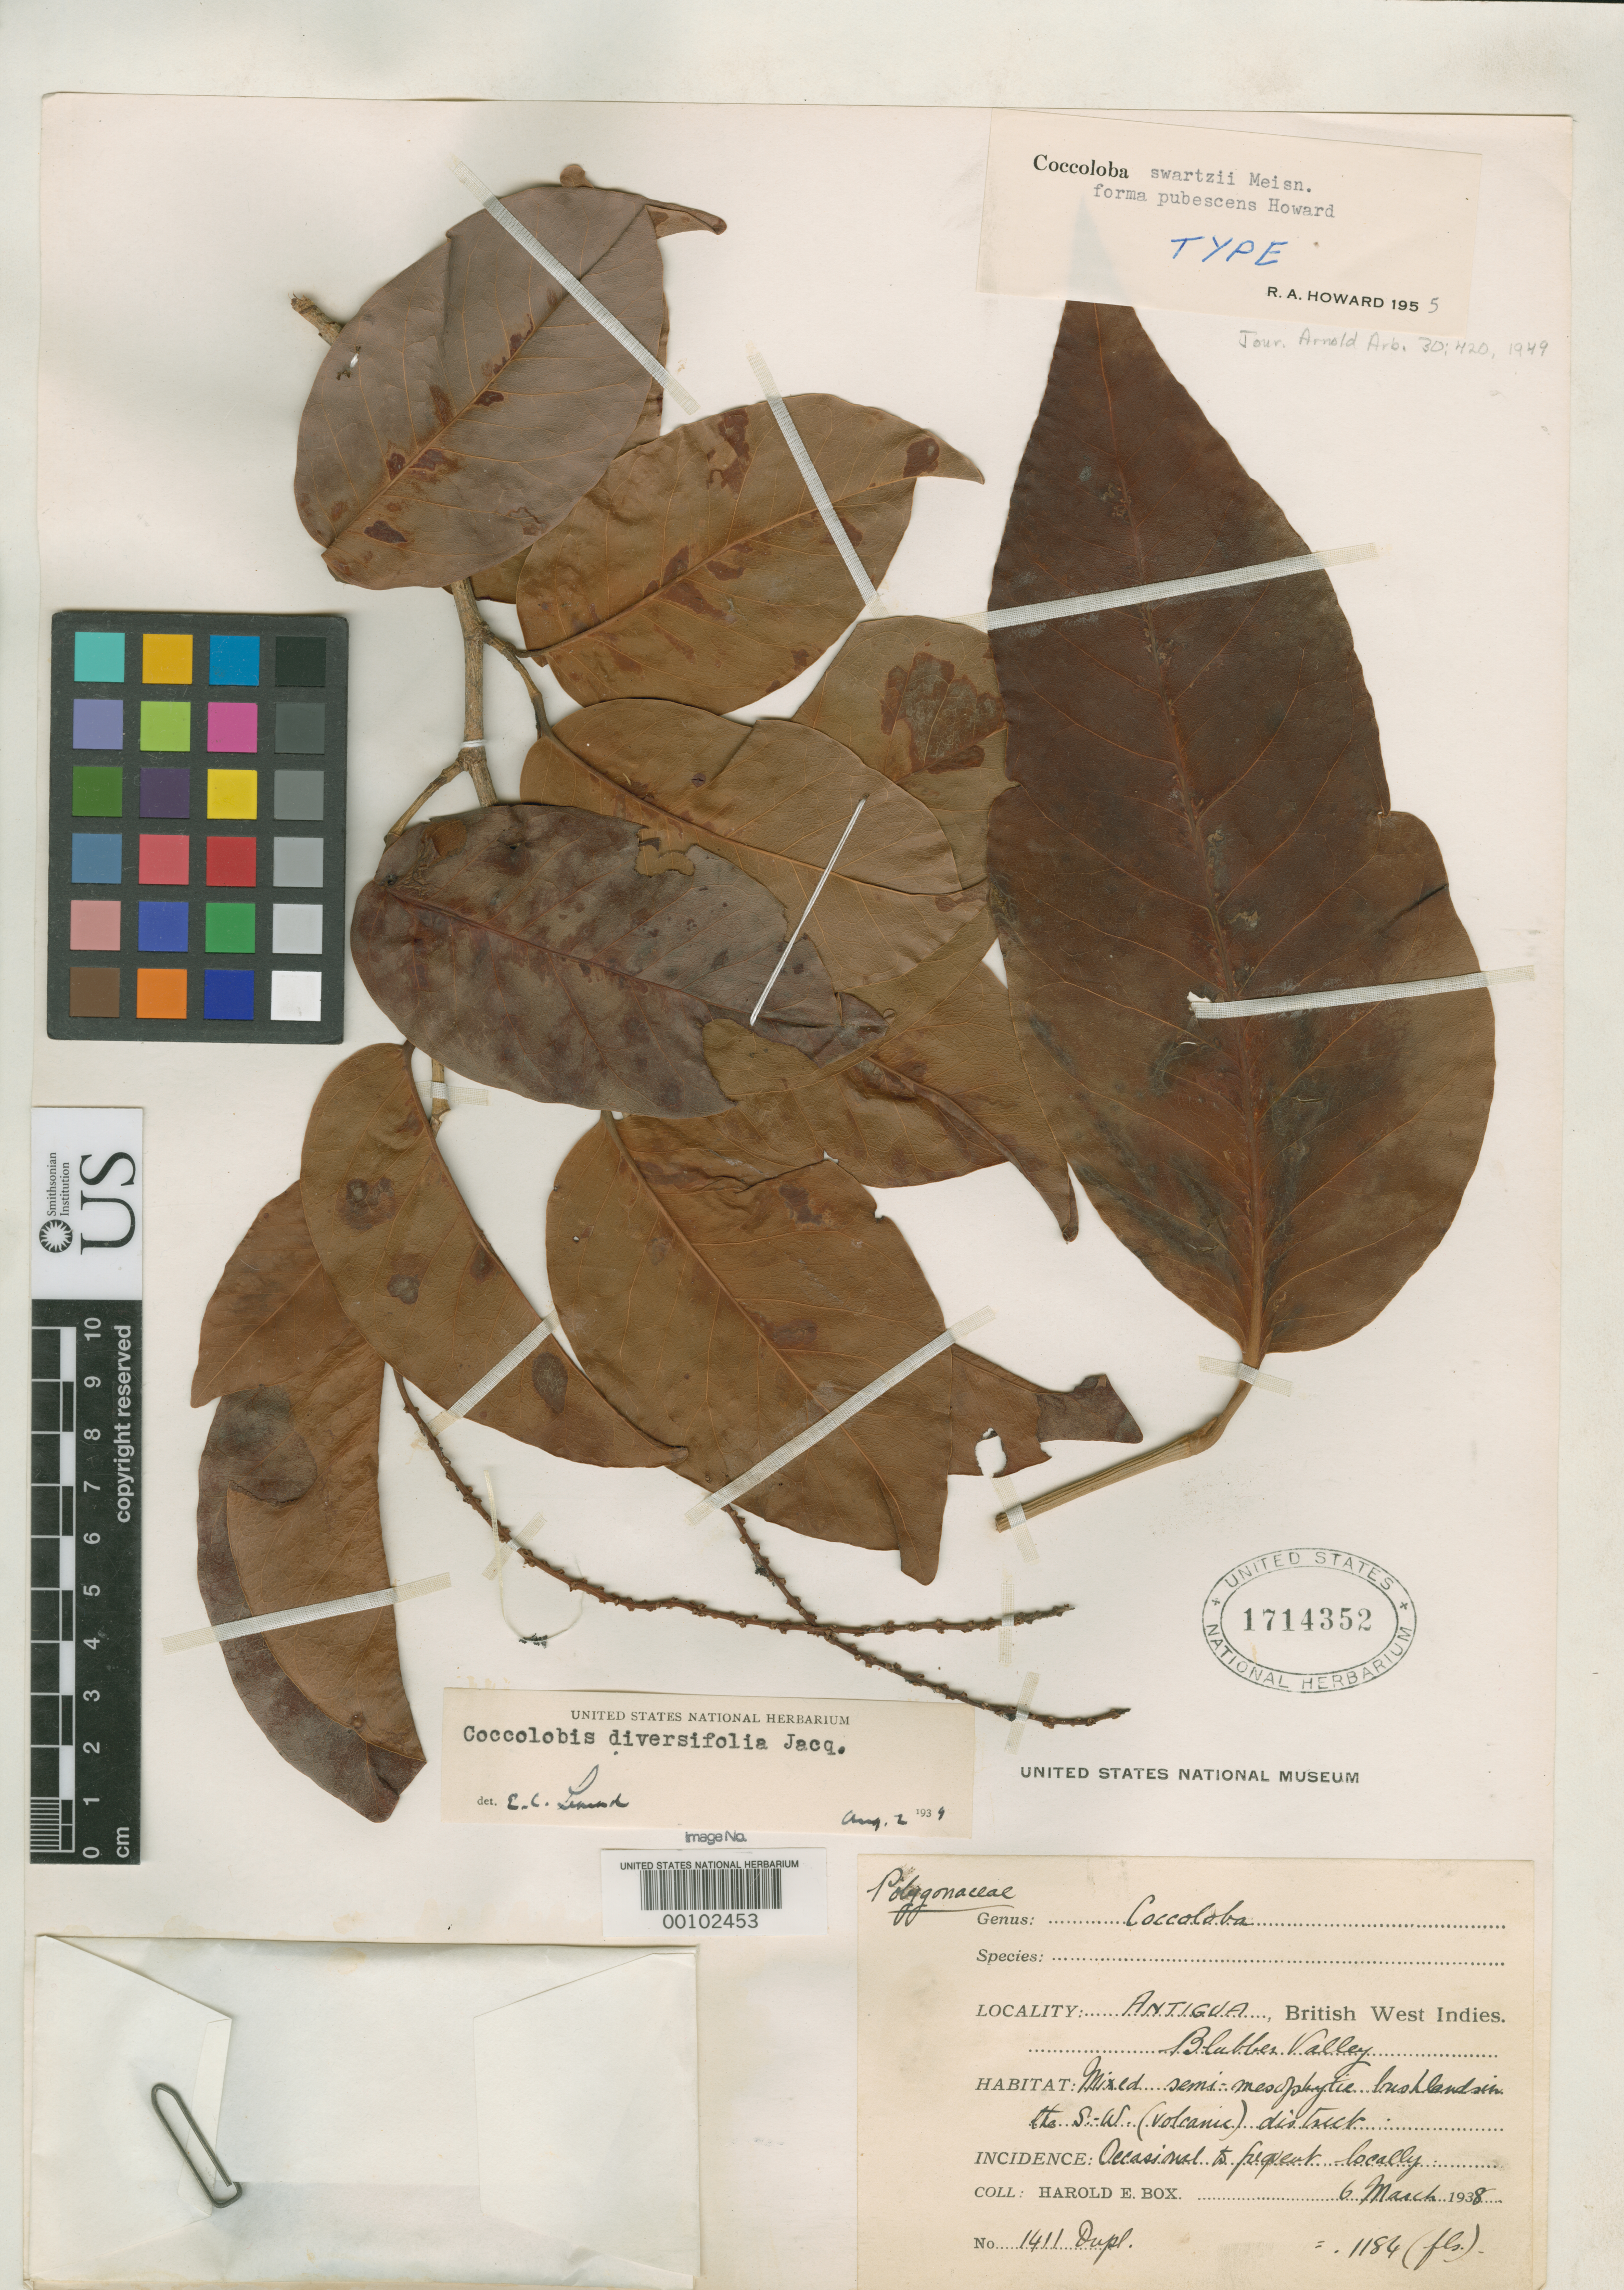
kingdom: Plantae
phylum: Tracheophyta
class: Magnoliopsida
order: Caryophyllales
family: Polygonaceae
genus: Coccoloba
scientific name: Coccoloba swartzii f. pubescens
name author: R.A. Howard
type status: Holotype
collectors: H. E. Box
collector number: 1411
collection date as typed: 06 May 1938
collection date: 1938-05-06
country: Antigua and Barbuda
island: Antigua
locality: Blubber Valley.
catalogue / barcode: US 1714352